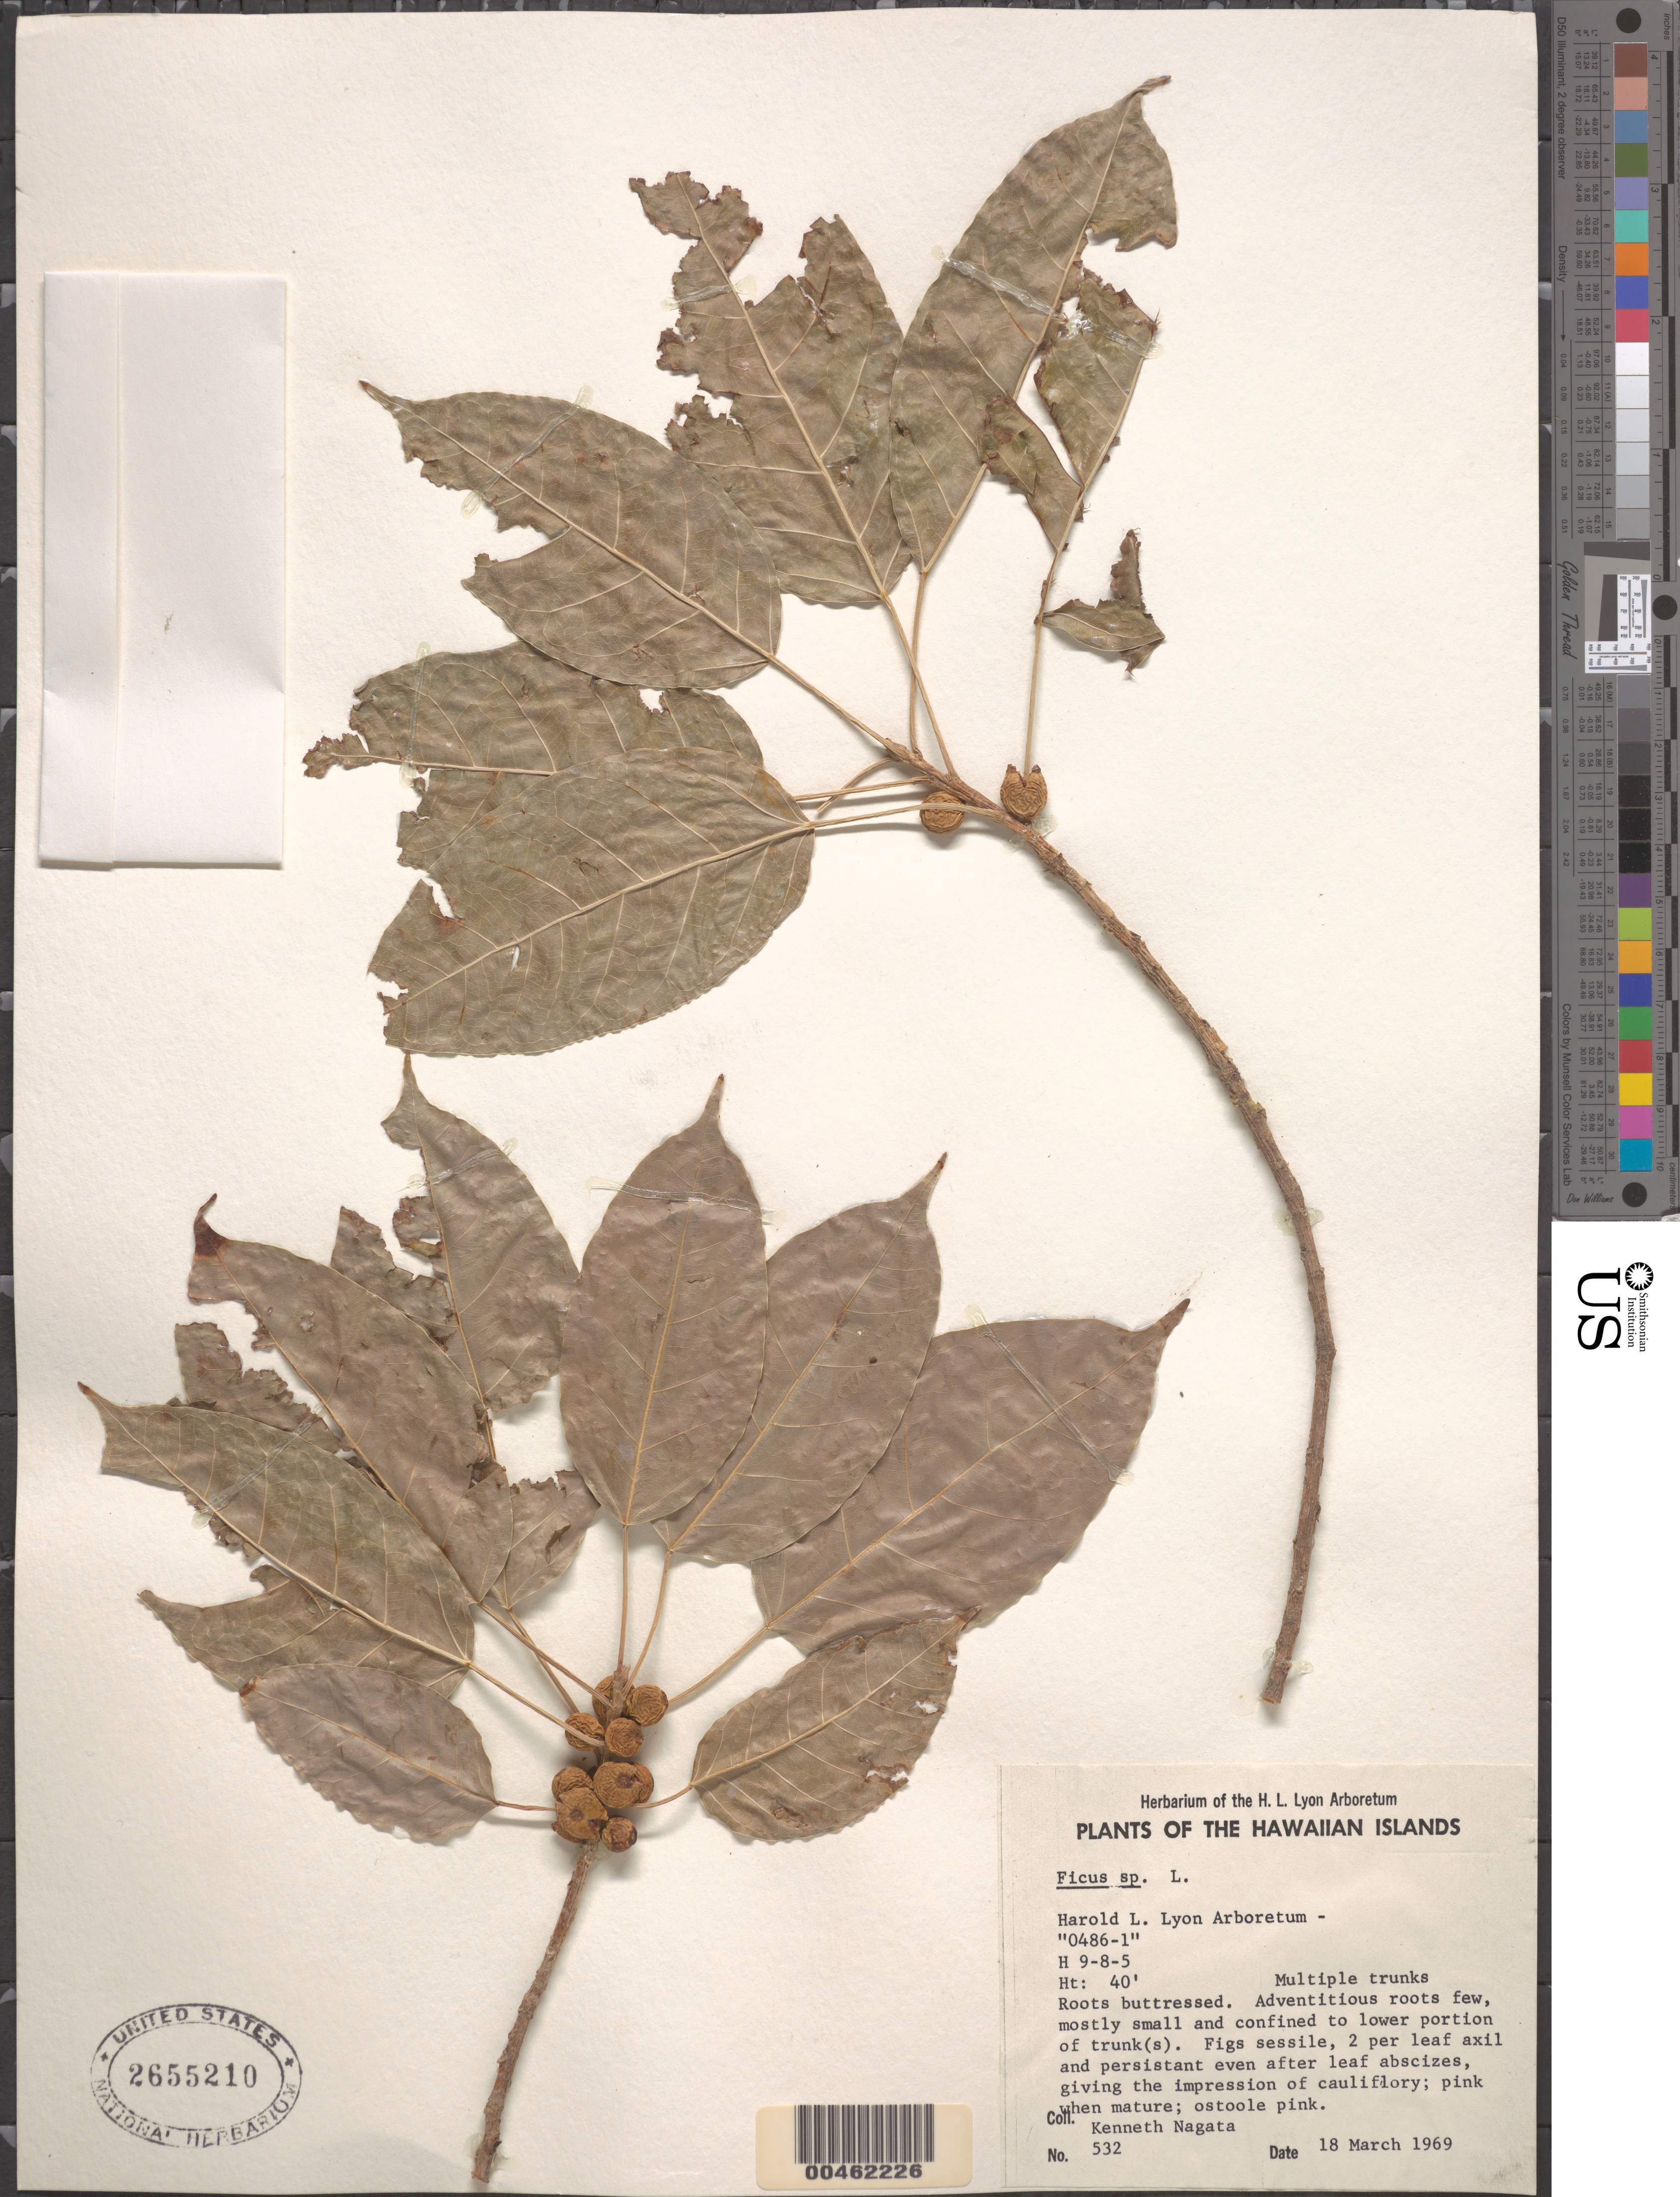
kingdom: Plantae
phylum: Tracheophyta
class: Magnoliopsida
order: Rosales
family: Moraceae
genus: Ficus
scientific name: Ficus sp.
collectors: K. Nagata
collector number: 532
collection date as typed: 18 Mar 1969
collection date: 1969-03-18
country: United States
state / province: Hawaii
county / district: Honolulu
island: Oahu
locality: H.L. Lyon Arboretum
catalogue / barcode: US 2655210